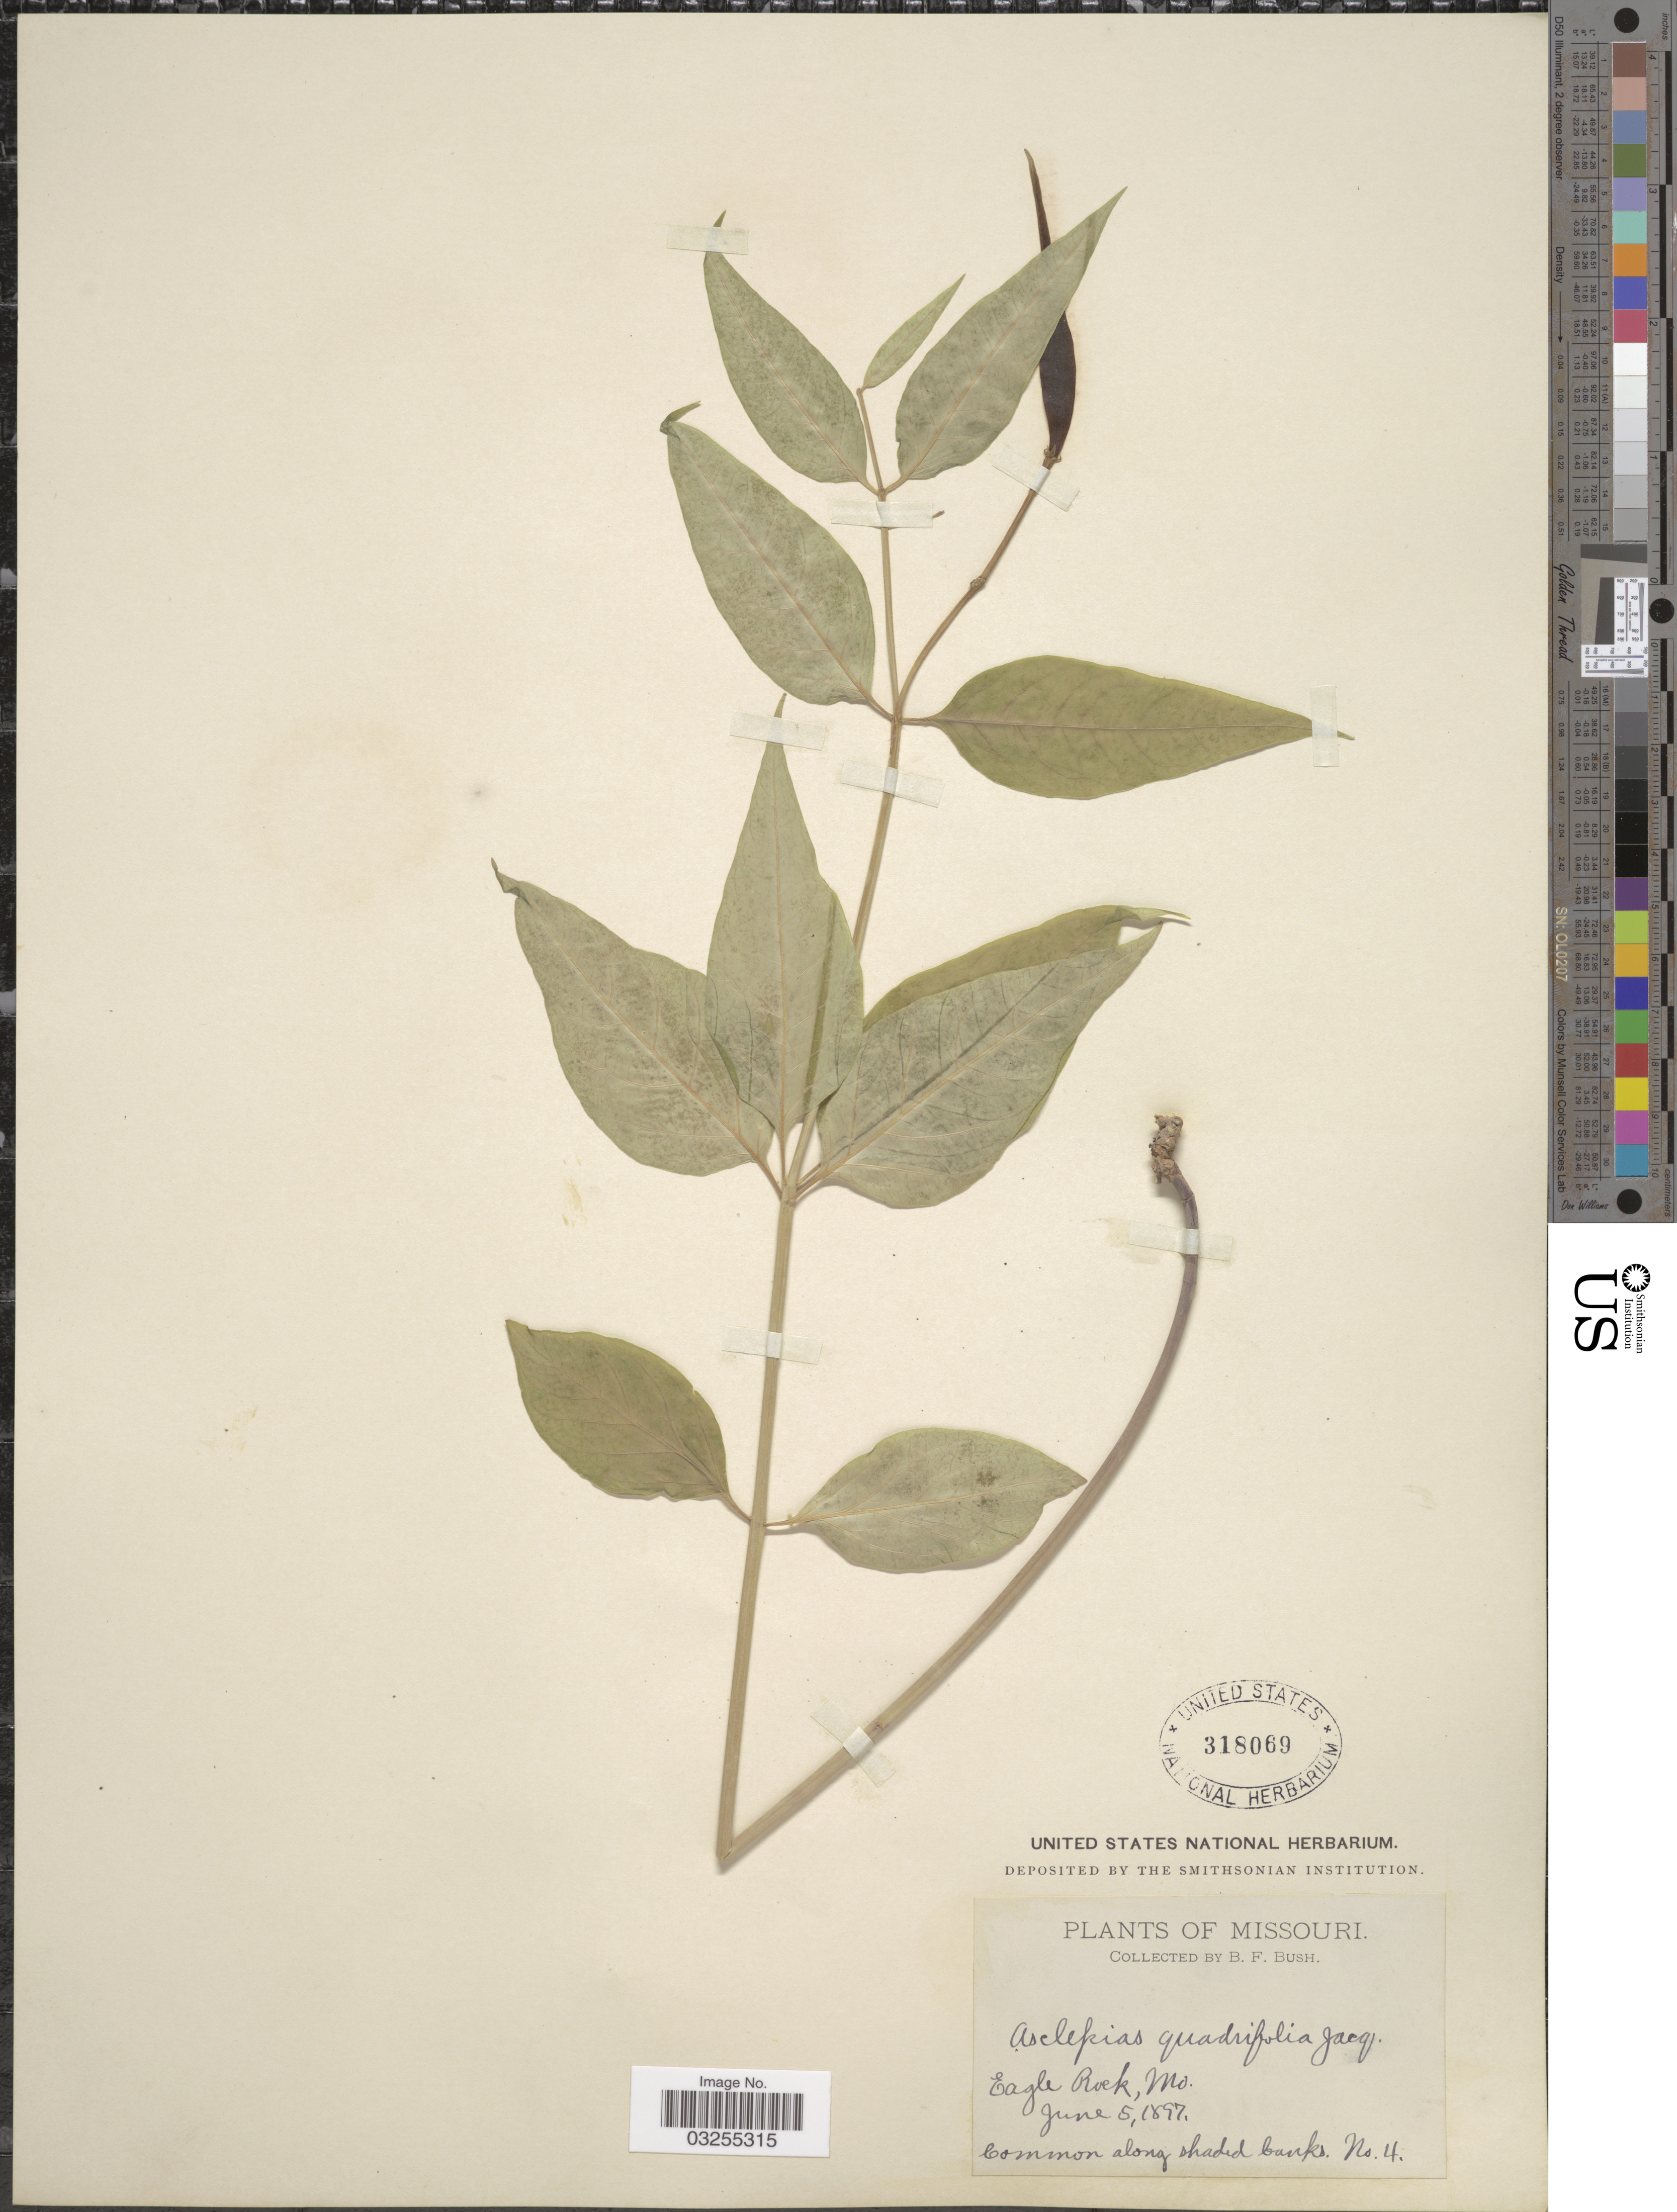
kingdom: Plantae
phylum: Tracheophyta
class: Magnoliopsida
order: Gentianales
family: Apocynaceae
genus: Asclepias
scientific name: Asclepias quadrifolia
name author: Jacq.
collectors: B. F. Bush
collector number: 4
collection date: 1897-06-05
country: United States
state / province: Missouri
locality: Eagle Rock.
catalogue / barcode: US 318069